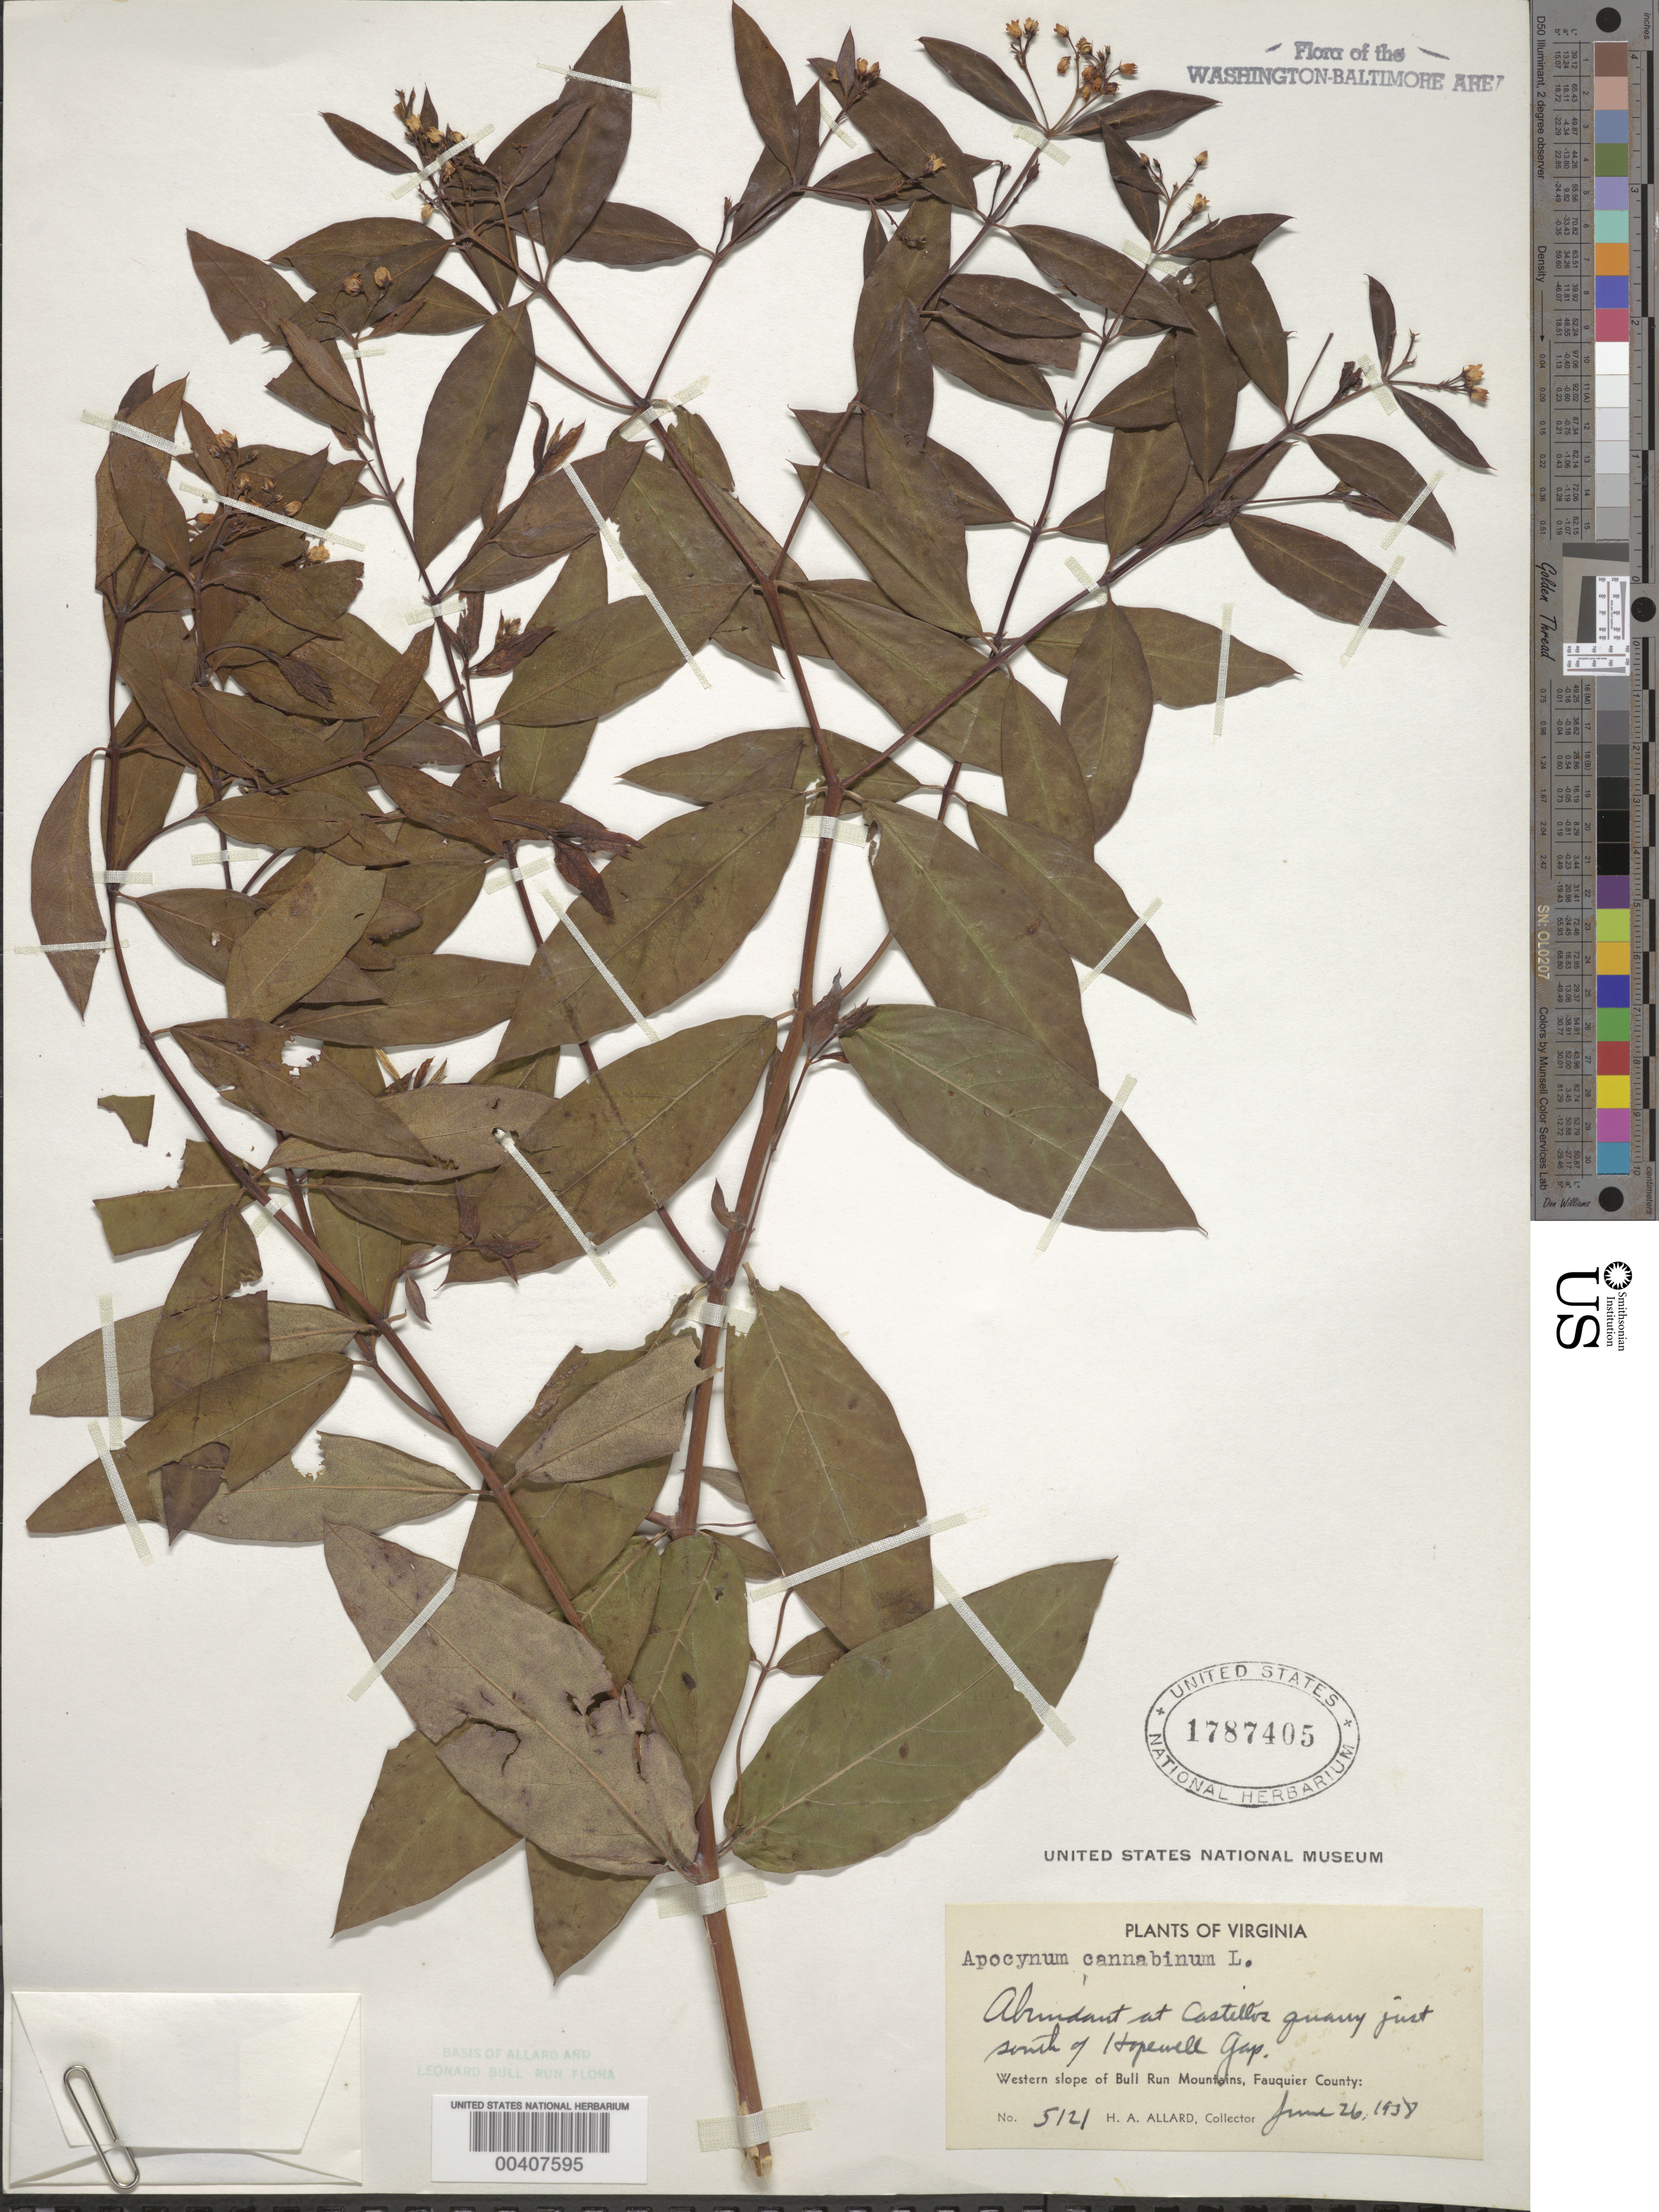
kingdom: Plantae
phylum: Tracheophyta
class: Magnoliopsida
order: Gentianales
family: Apocynaceae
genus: Apocynum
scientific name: Apocynum cannabinum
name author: L.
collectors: H. A. Allard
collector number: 5121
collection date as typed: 26 Jun 1938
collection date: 1938-06-26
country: United States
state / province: Virginia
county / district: Fauquier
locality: Castellos Quarry, south of Hopewell Gap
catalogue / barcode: US 1787405